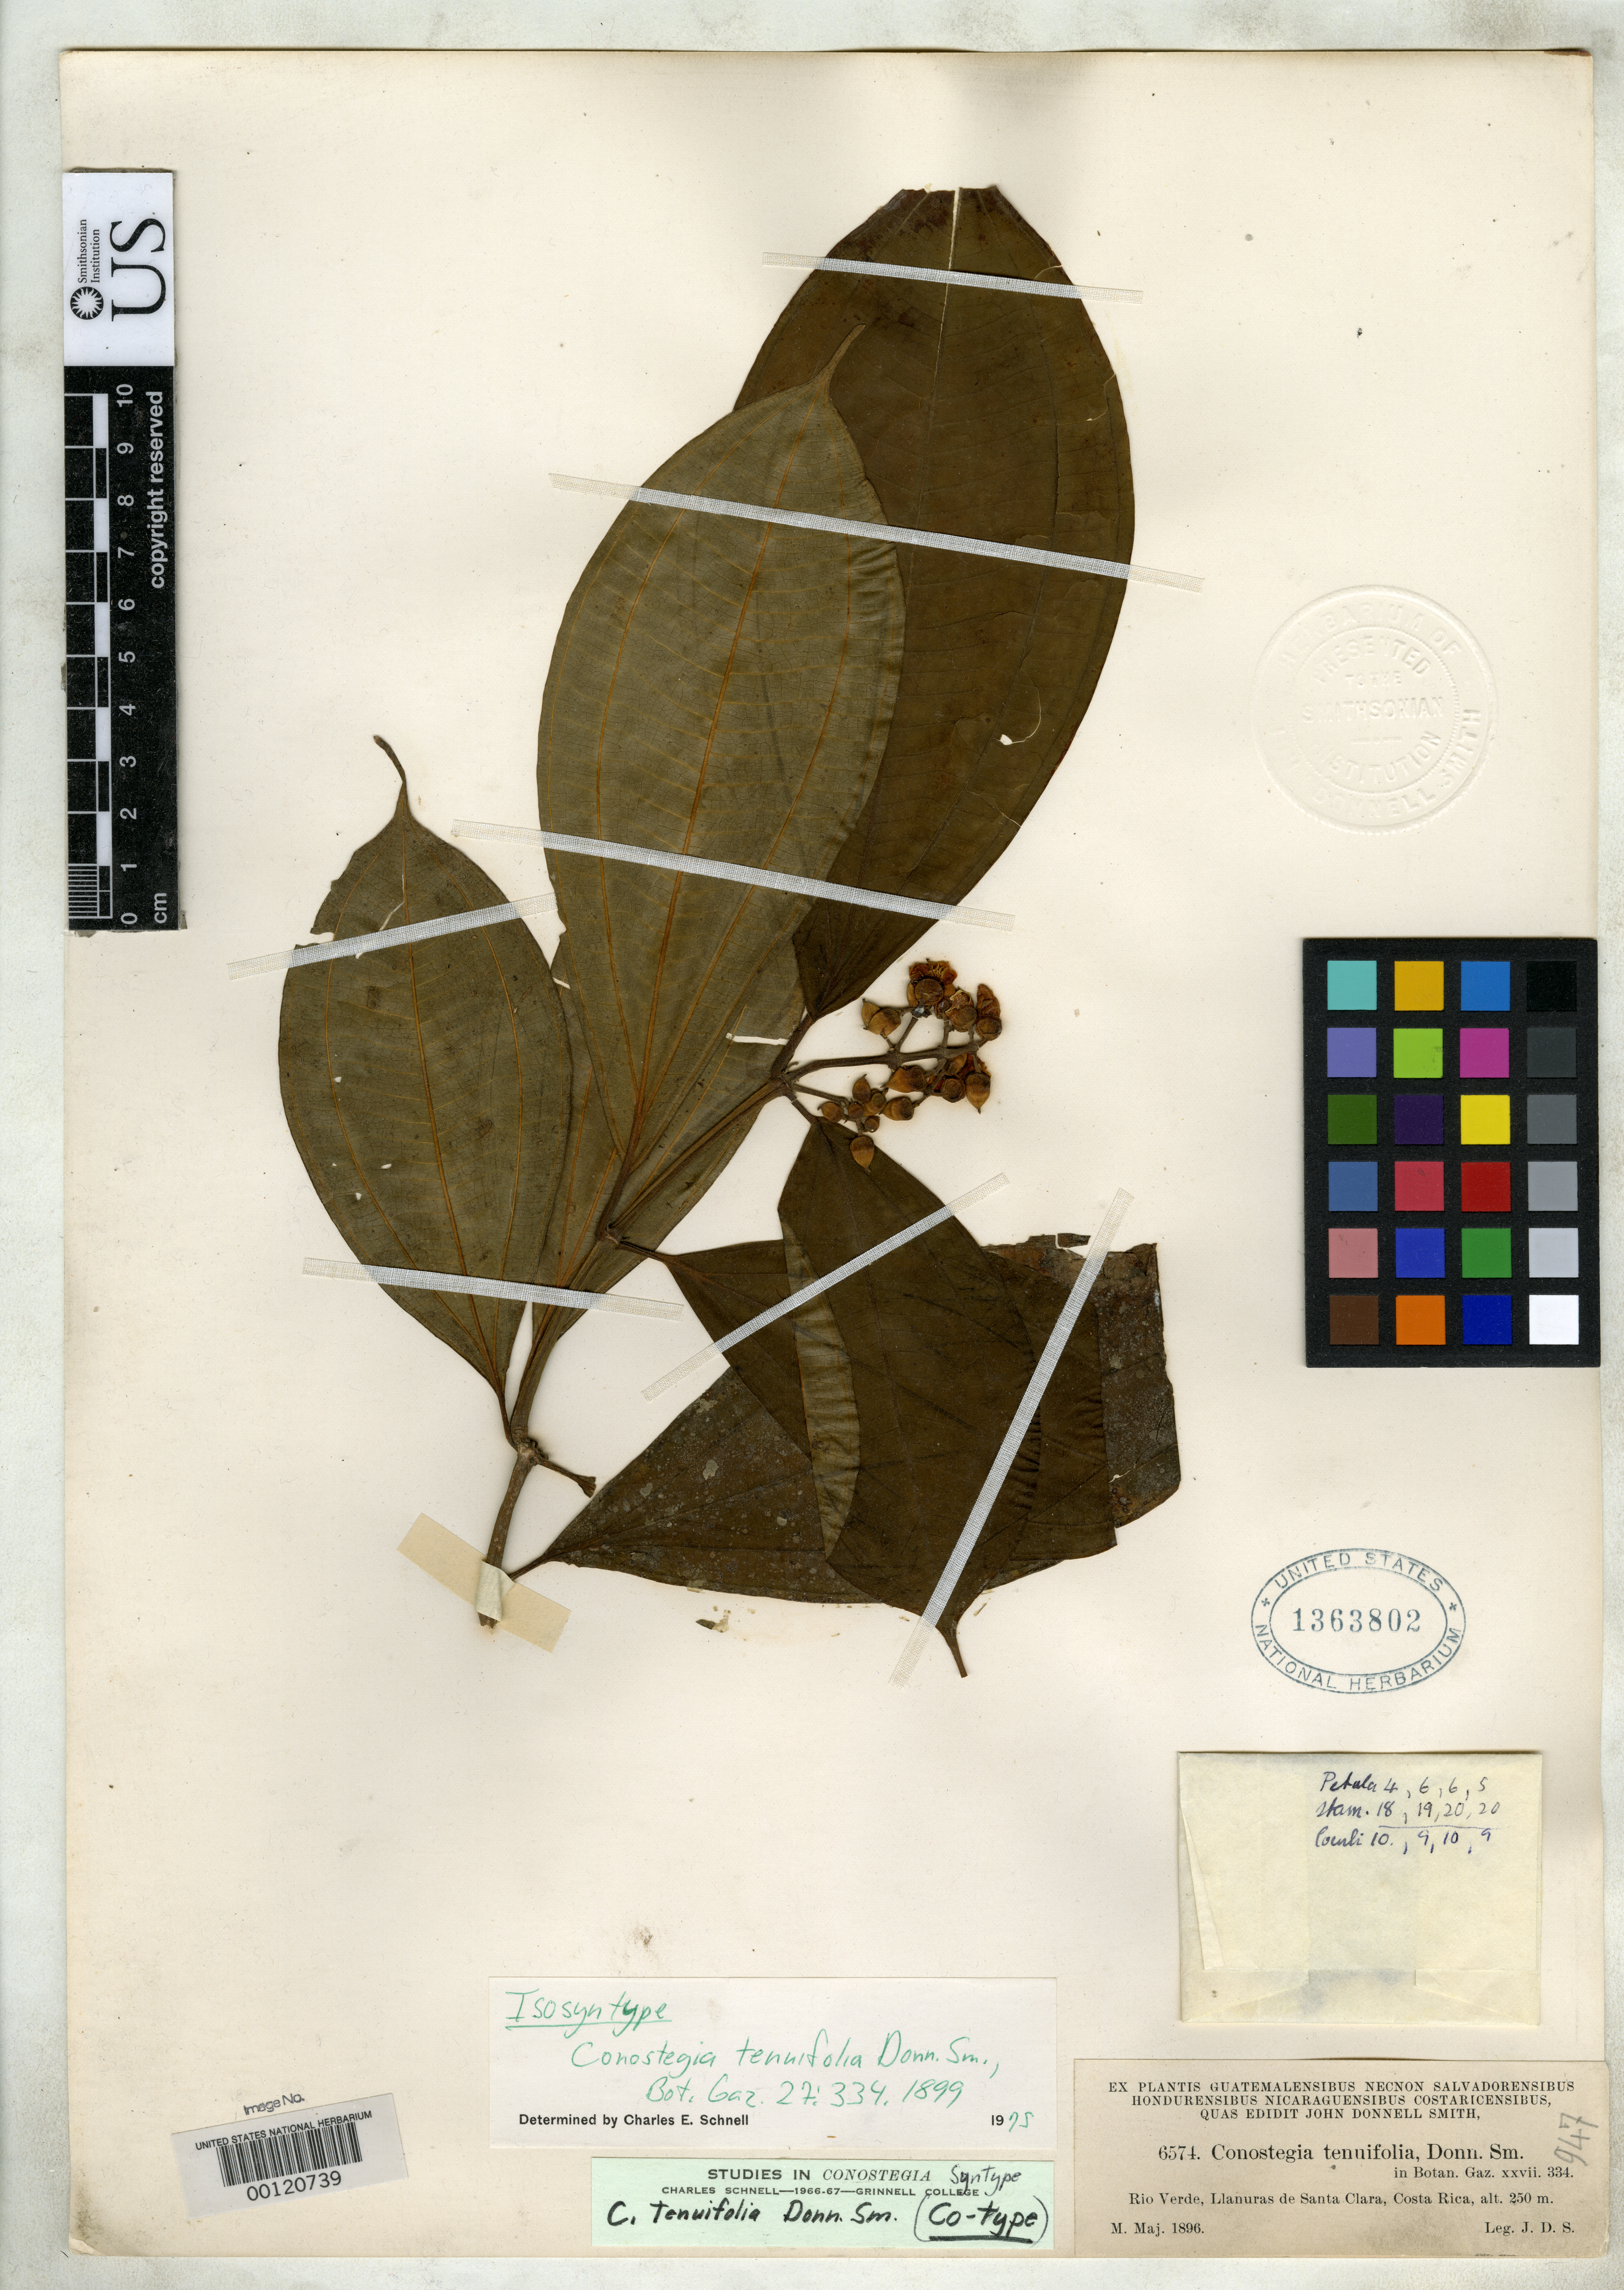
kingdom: Plantae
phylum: Tracheophyta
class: Magnoliopsida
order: Myrtales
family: Melastomataceae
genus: Conostegia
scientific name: Conostegia tenuifolia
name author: Donn. Sm.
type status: Syntype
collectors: J. Donnell Smith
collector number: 6574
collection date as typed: May 1896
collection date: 1896-05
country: Costa Rica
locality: Rio Verde, Llanuras de Santa Clara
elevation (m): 250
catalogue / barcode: US 1363802